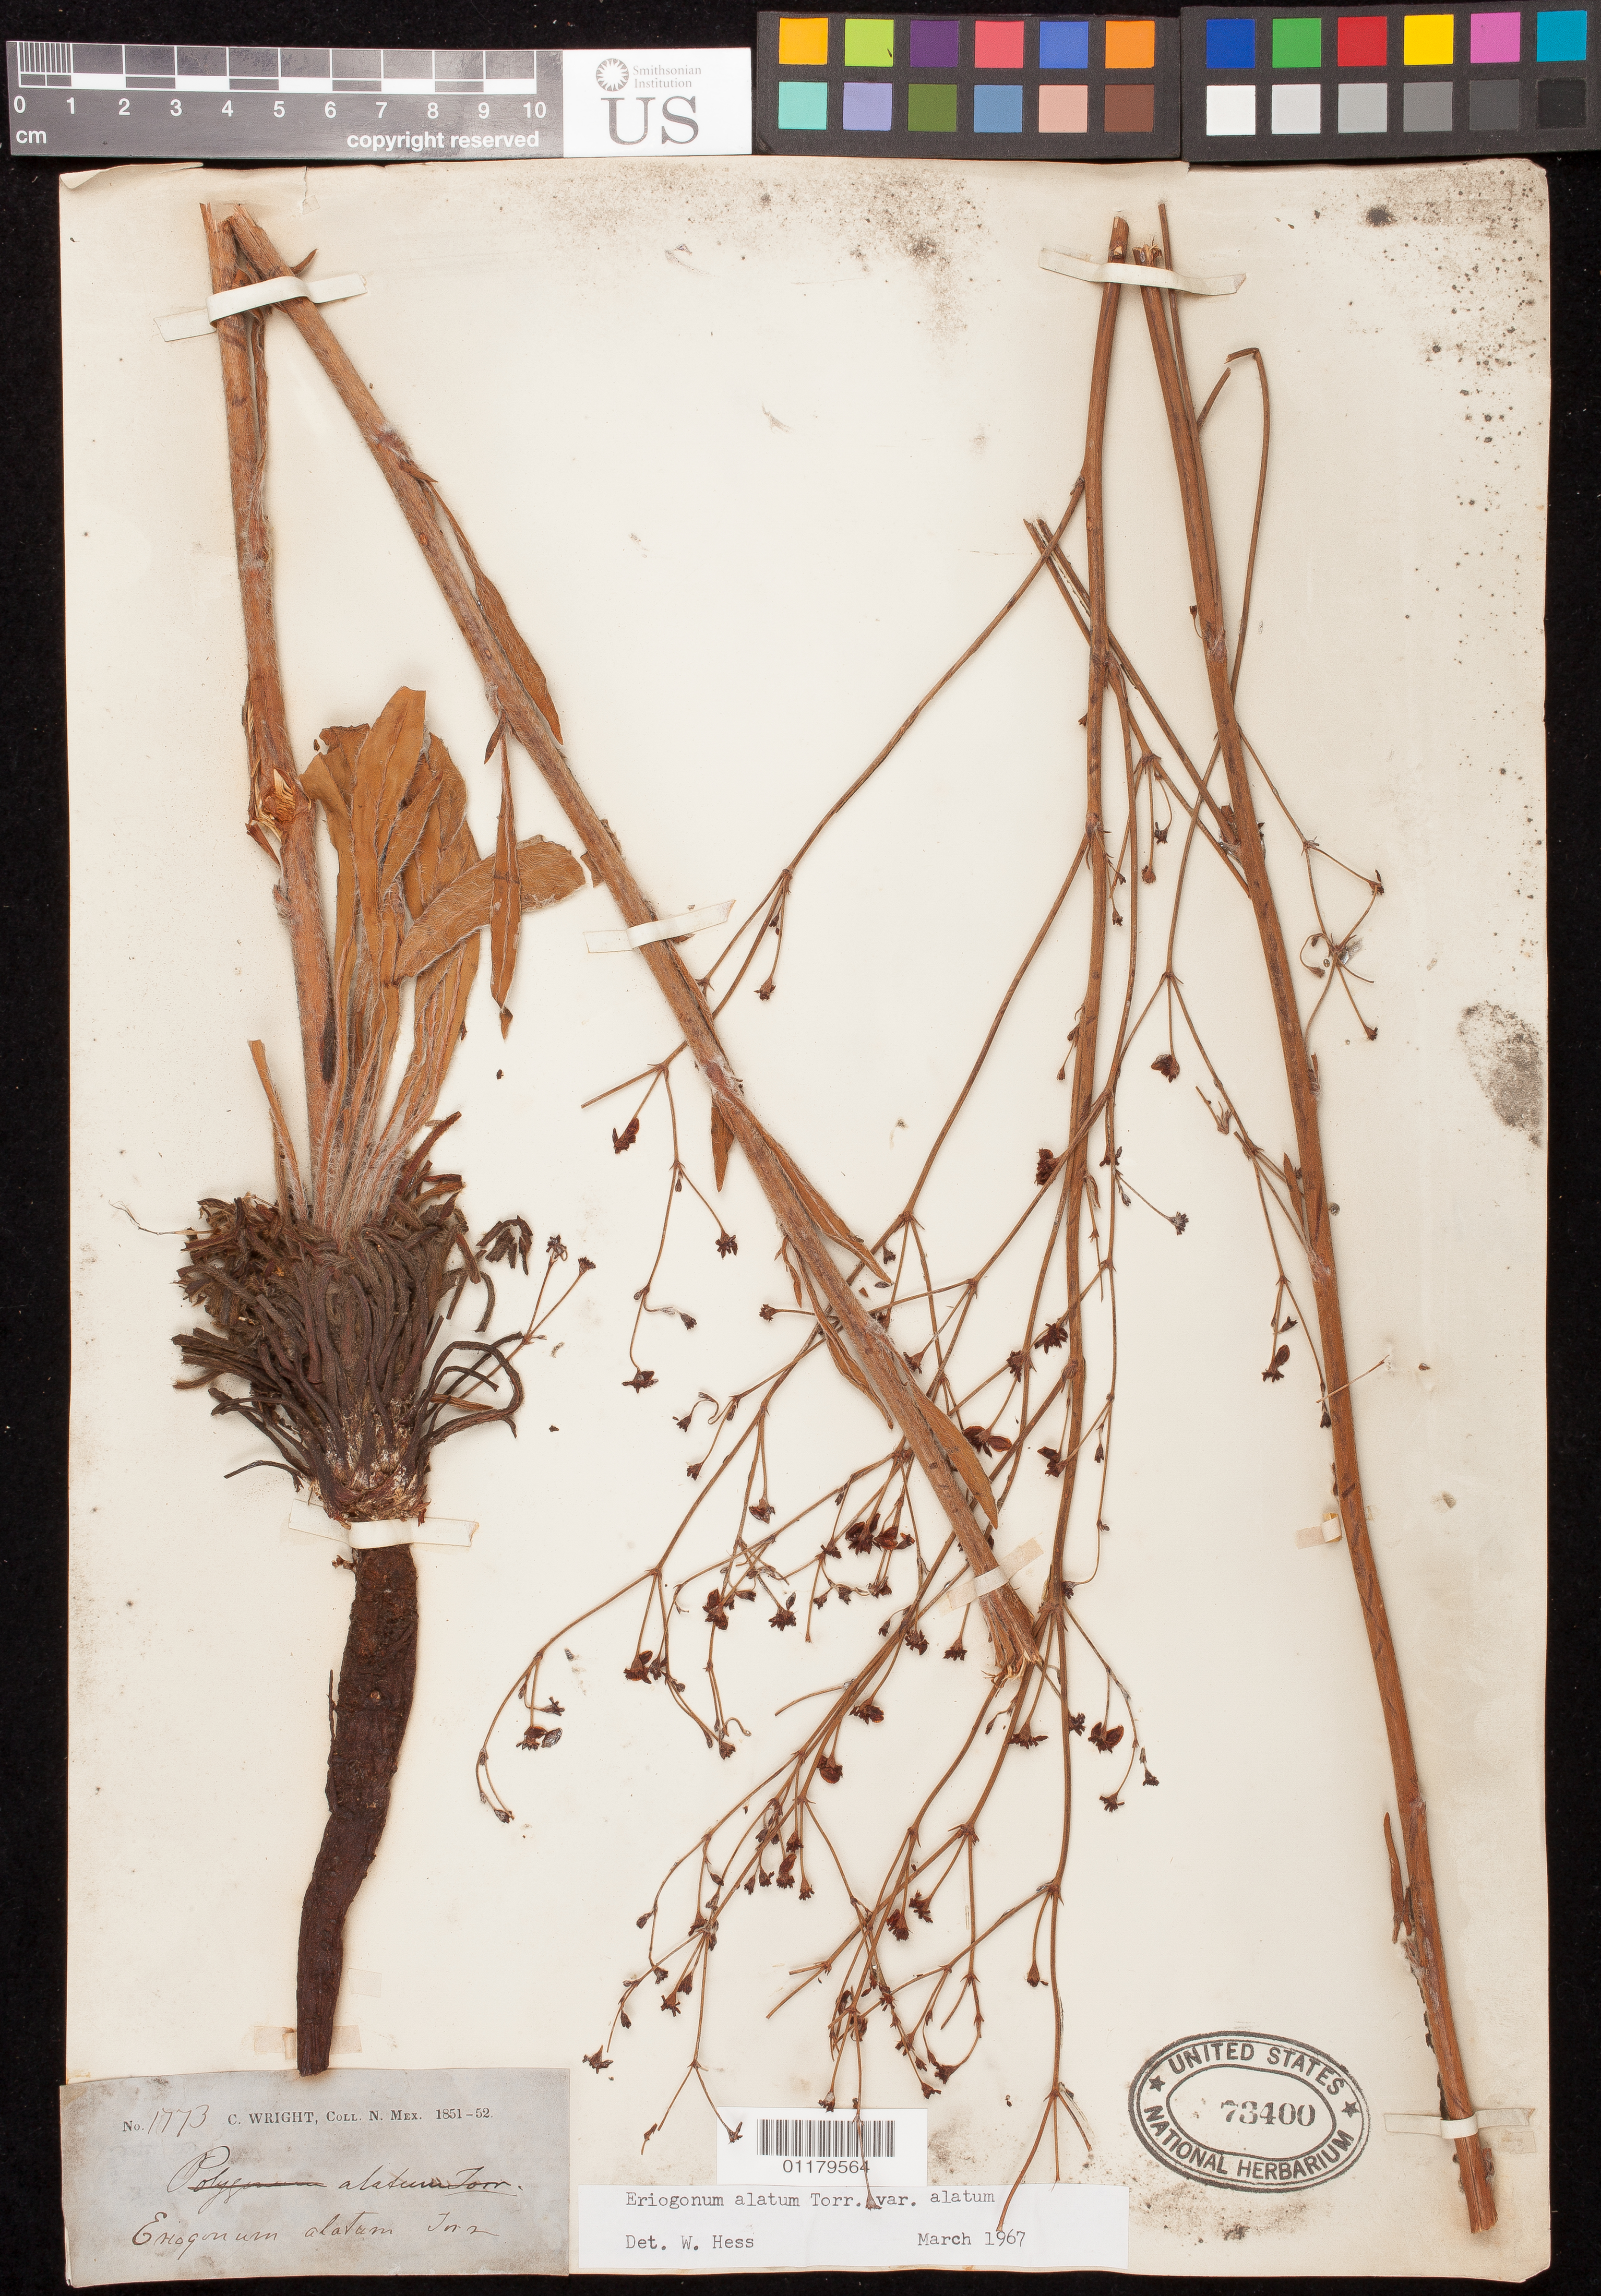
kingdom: Plantae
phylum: Tracheophyta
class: Magnoliopsida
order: Caryophyllales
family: Polygonaceae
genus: Eriogonum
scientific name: Eriogonum alatum var. alatum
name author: Torr.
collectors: C. Wright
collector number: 1773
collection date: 1851/1852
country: United States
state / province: New Mexico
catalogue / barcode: US 73400